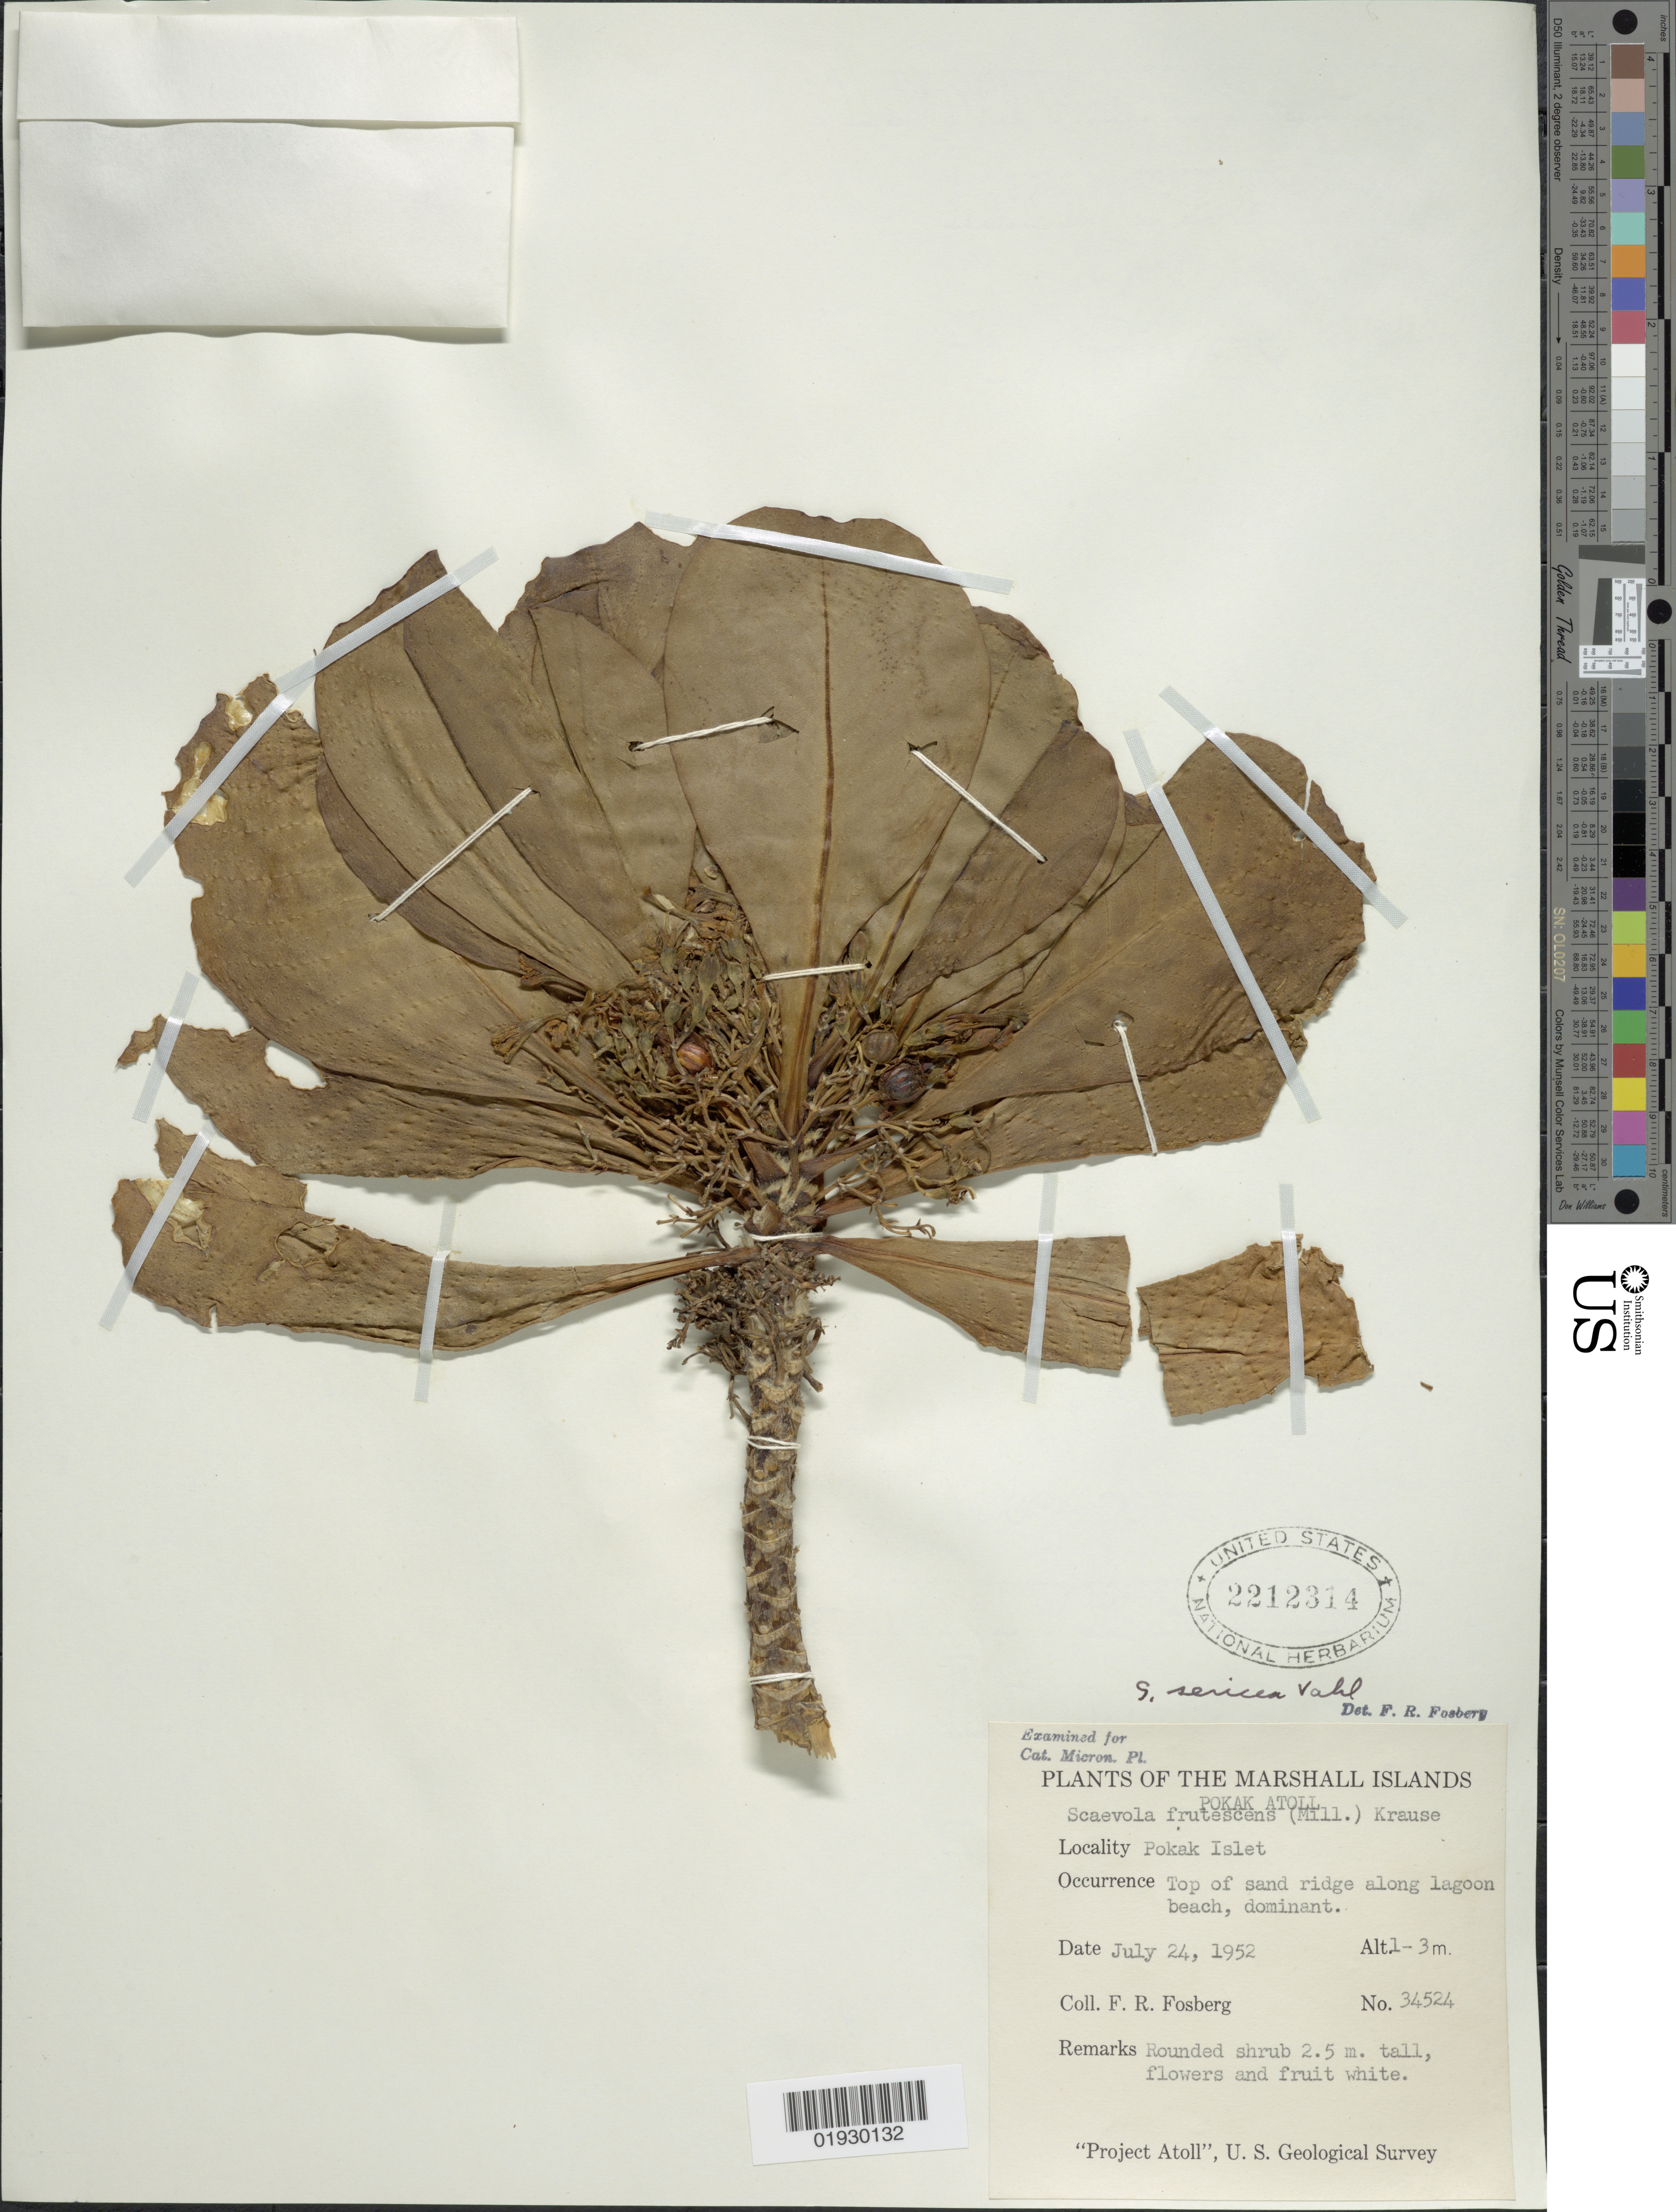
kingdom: Plantae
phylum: Tracheophyta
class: Magnoliopsida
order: Asterales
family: Goodeniaceae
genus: Scaevola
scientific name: Scaevola taccada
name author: (Gaertn.) Roxb.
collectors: F. R. Fosberg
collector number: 34524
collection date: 1952-07-24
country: Marshall Islands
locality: Pokak Atoll. Pokak Islet.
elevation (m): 1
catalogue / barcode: US 2212314